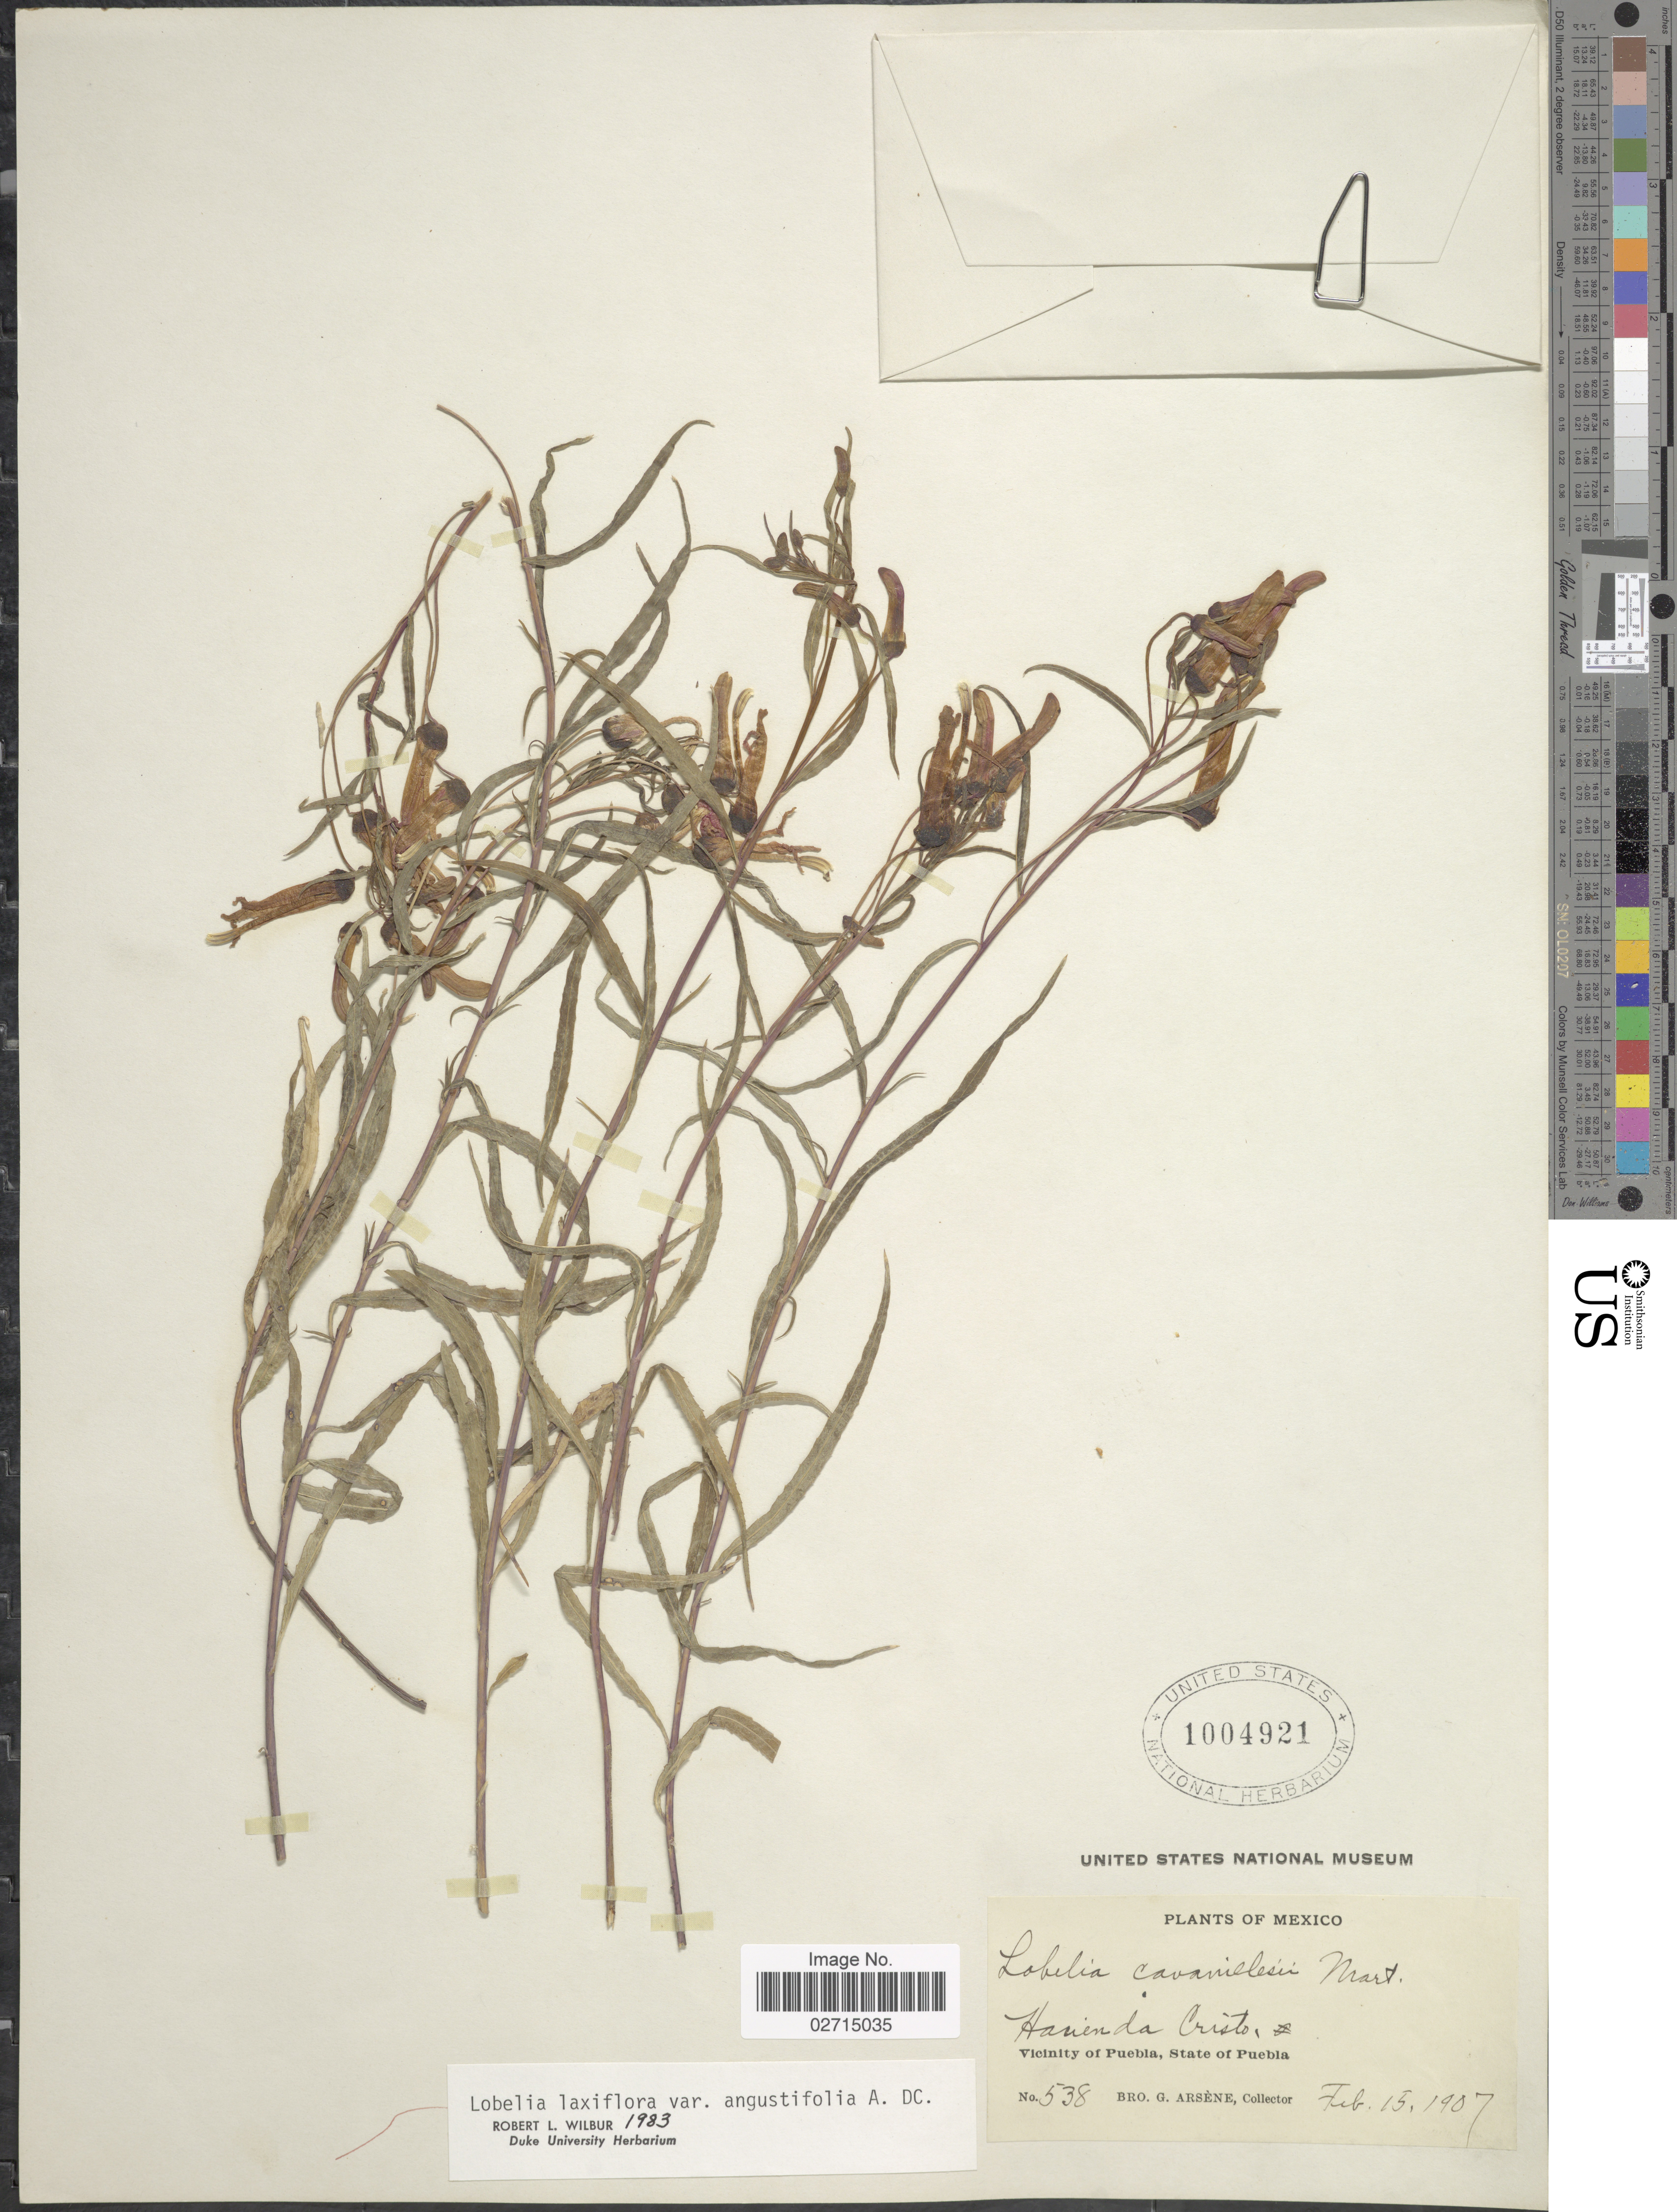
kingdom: Plantae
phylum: Tracheophyta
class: Magnoliopsida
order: Asterales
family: Campanulaceae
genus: Leptocodon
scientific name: Leptocodon laxiflora var. angustifolia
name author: A. DC.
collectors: Bro. G. Arsène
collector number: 538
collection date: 1907-02-15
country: Mexico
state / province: Puebla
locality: Hacienda Cristo, Vicinity of Puebla, State of Puebla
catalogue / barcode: US 1004921